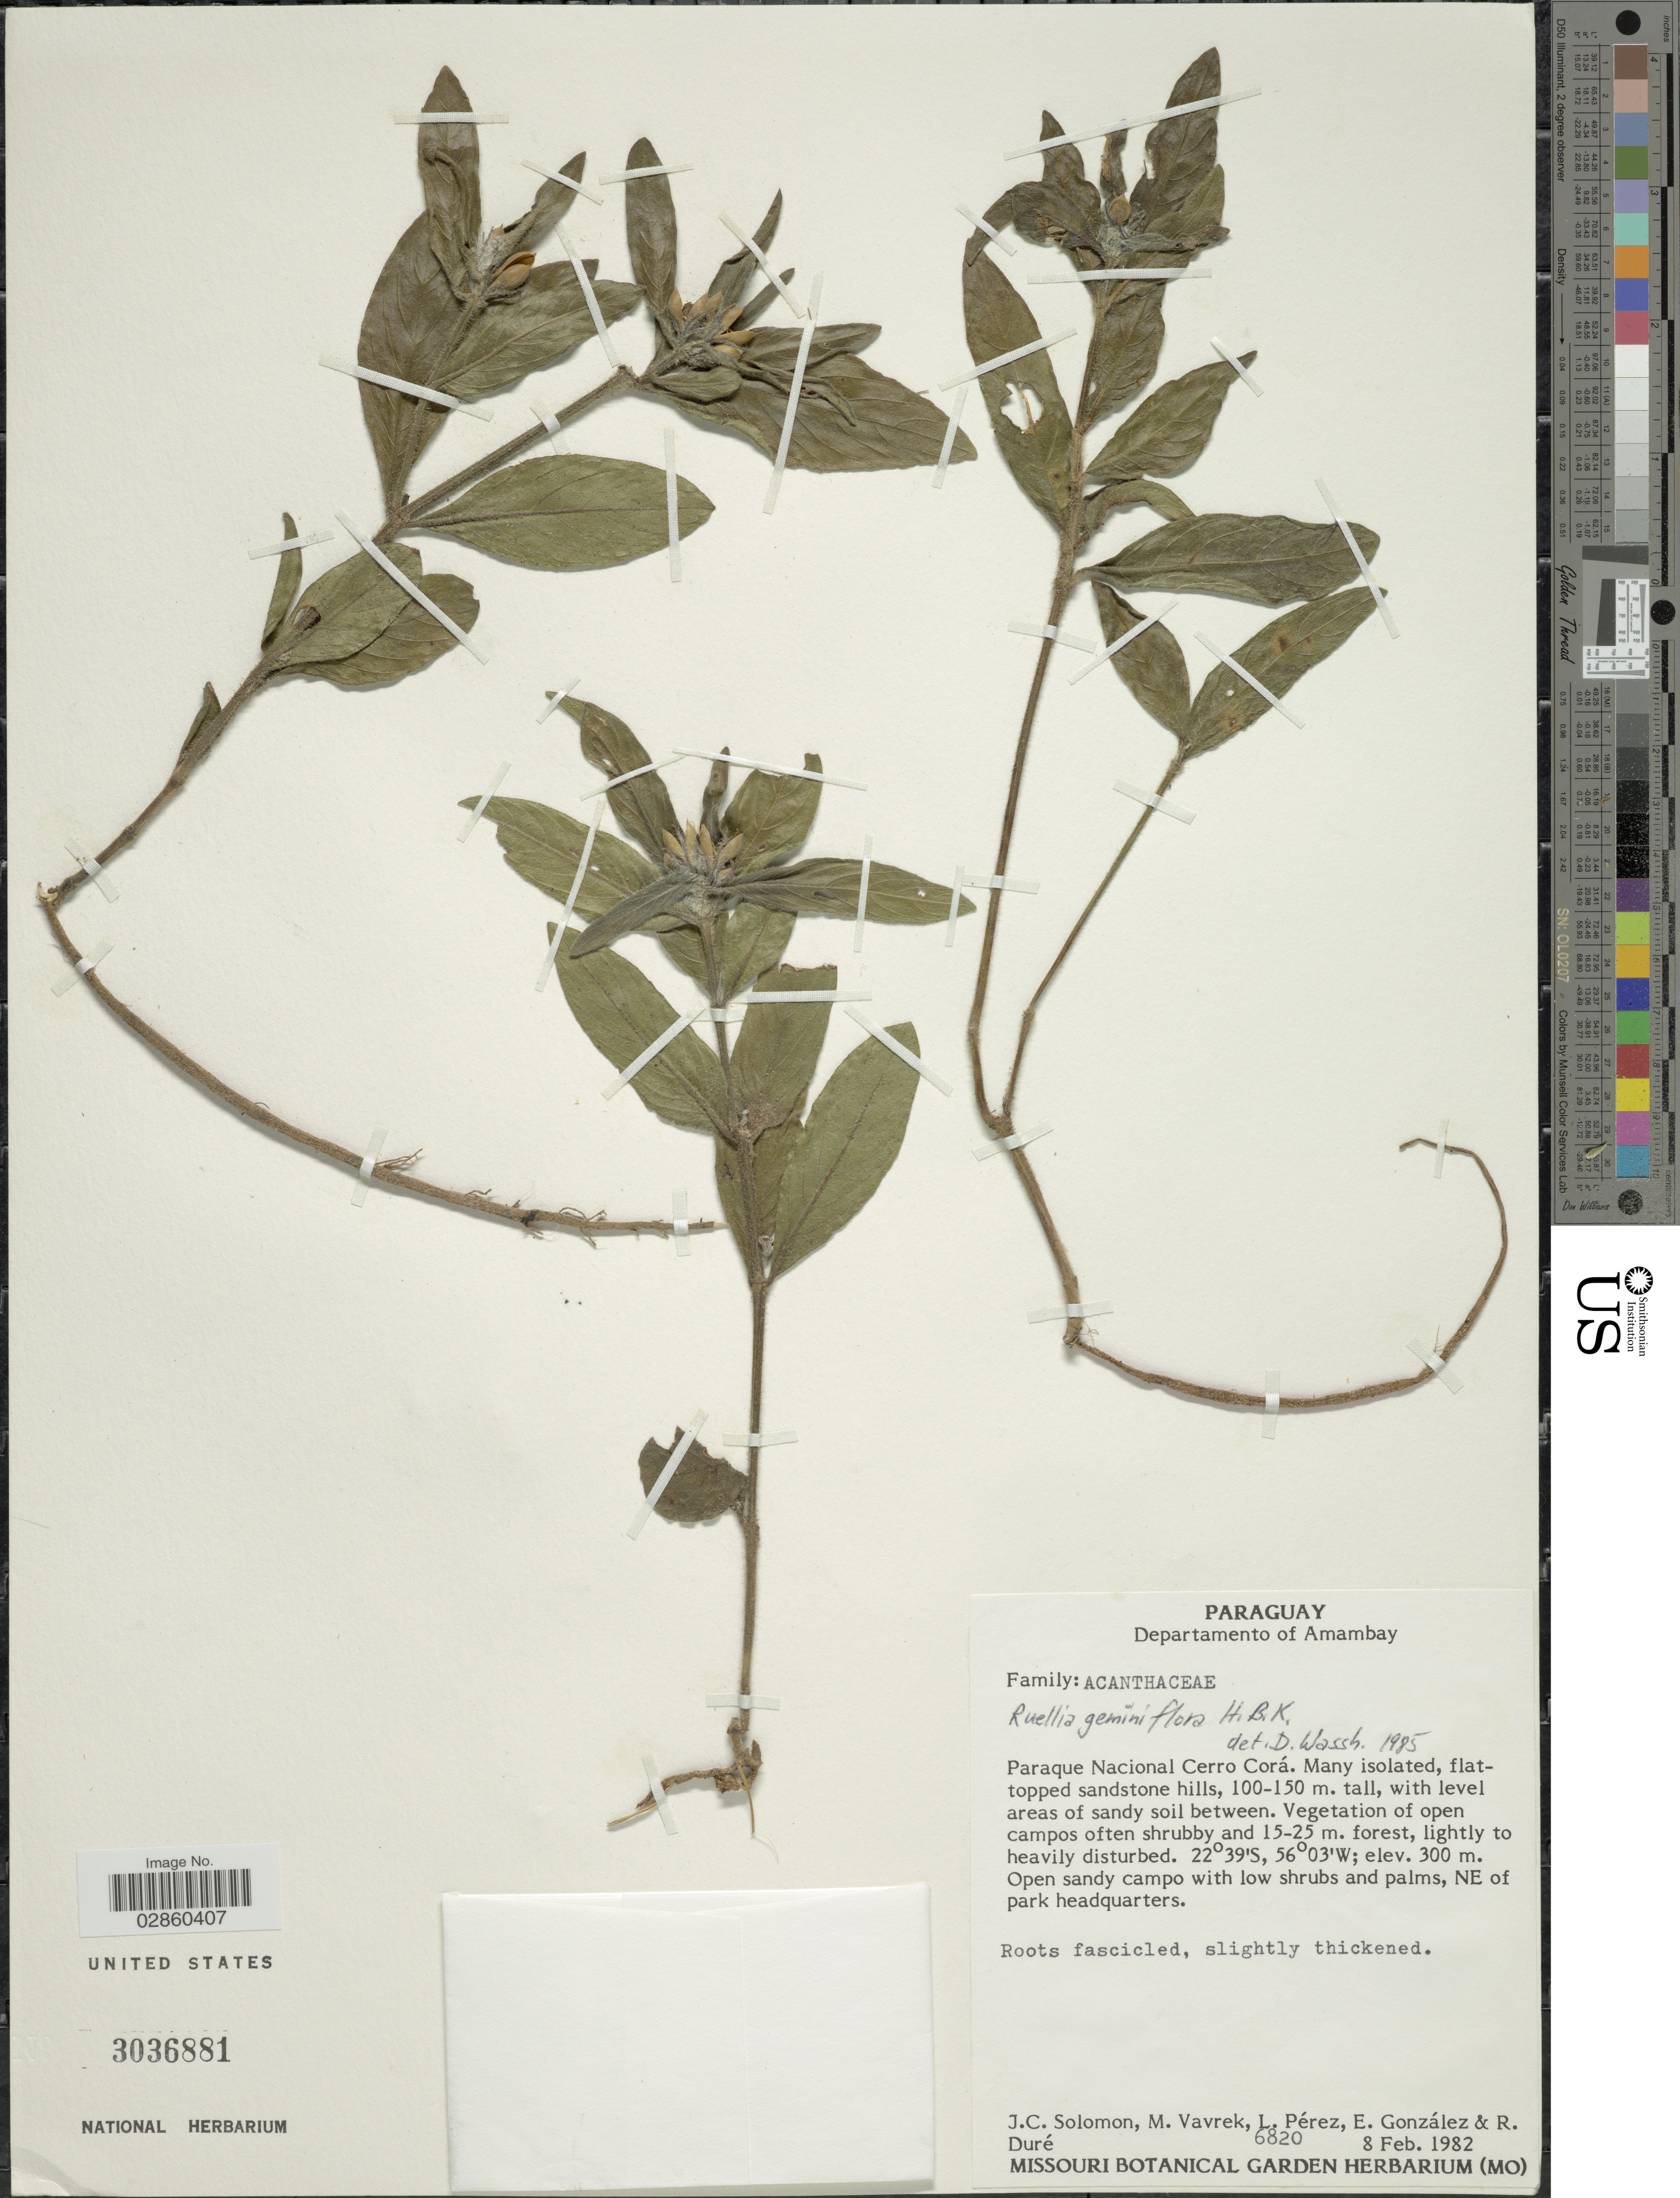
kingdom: Plantae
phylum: Tracheophyta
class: Magnoliopsida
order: Lamiales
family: Acanthaceae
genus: Ruellia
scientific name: Ruellia geminiflora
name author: Kunth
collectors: J. C. Solomon, M. Vavrek, L. Pérez, E. González & R. Duré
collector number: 6820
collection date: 1982-02-08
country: Paraguay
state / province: Amambay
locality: Departamento of Amambay. Paraque Nacional Cerro Corá. Open sandy campo with low shrubs and palms, NE of park headquarters.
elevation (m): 300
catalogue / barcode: US 3036881